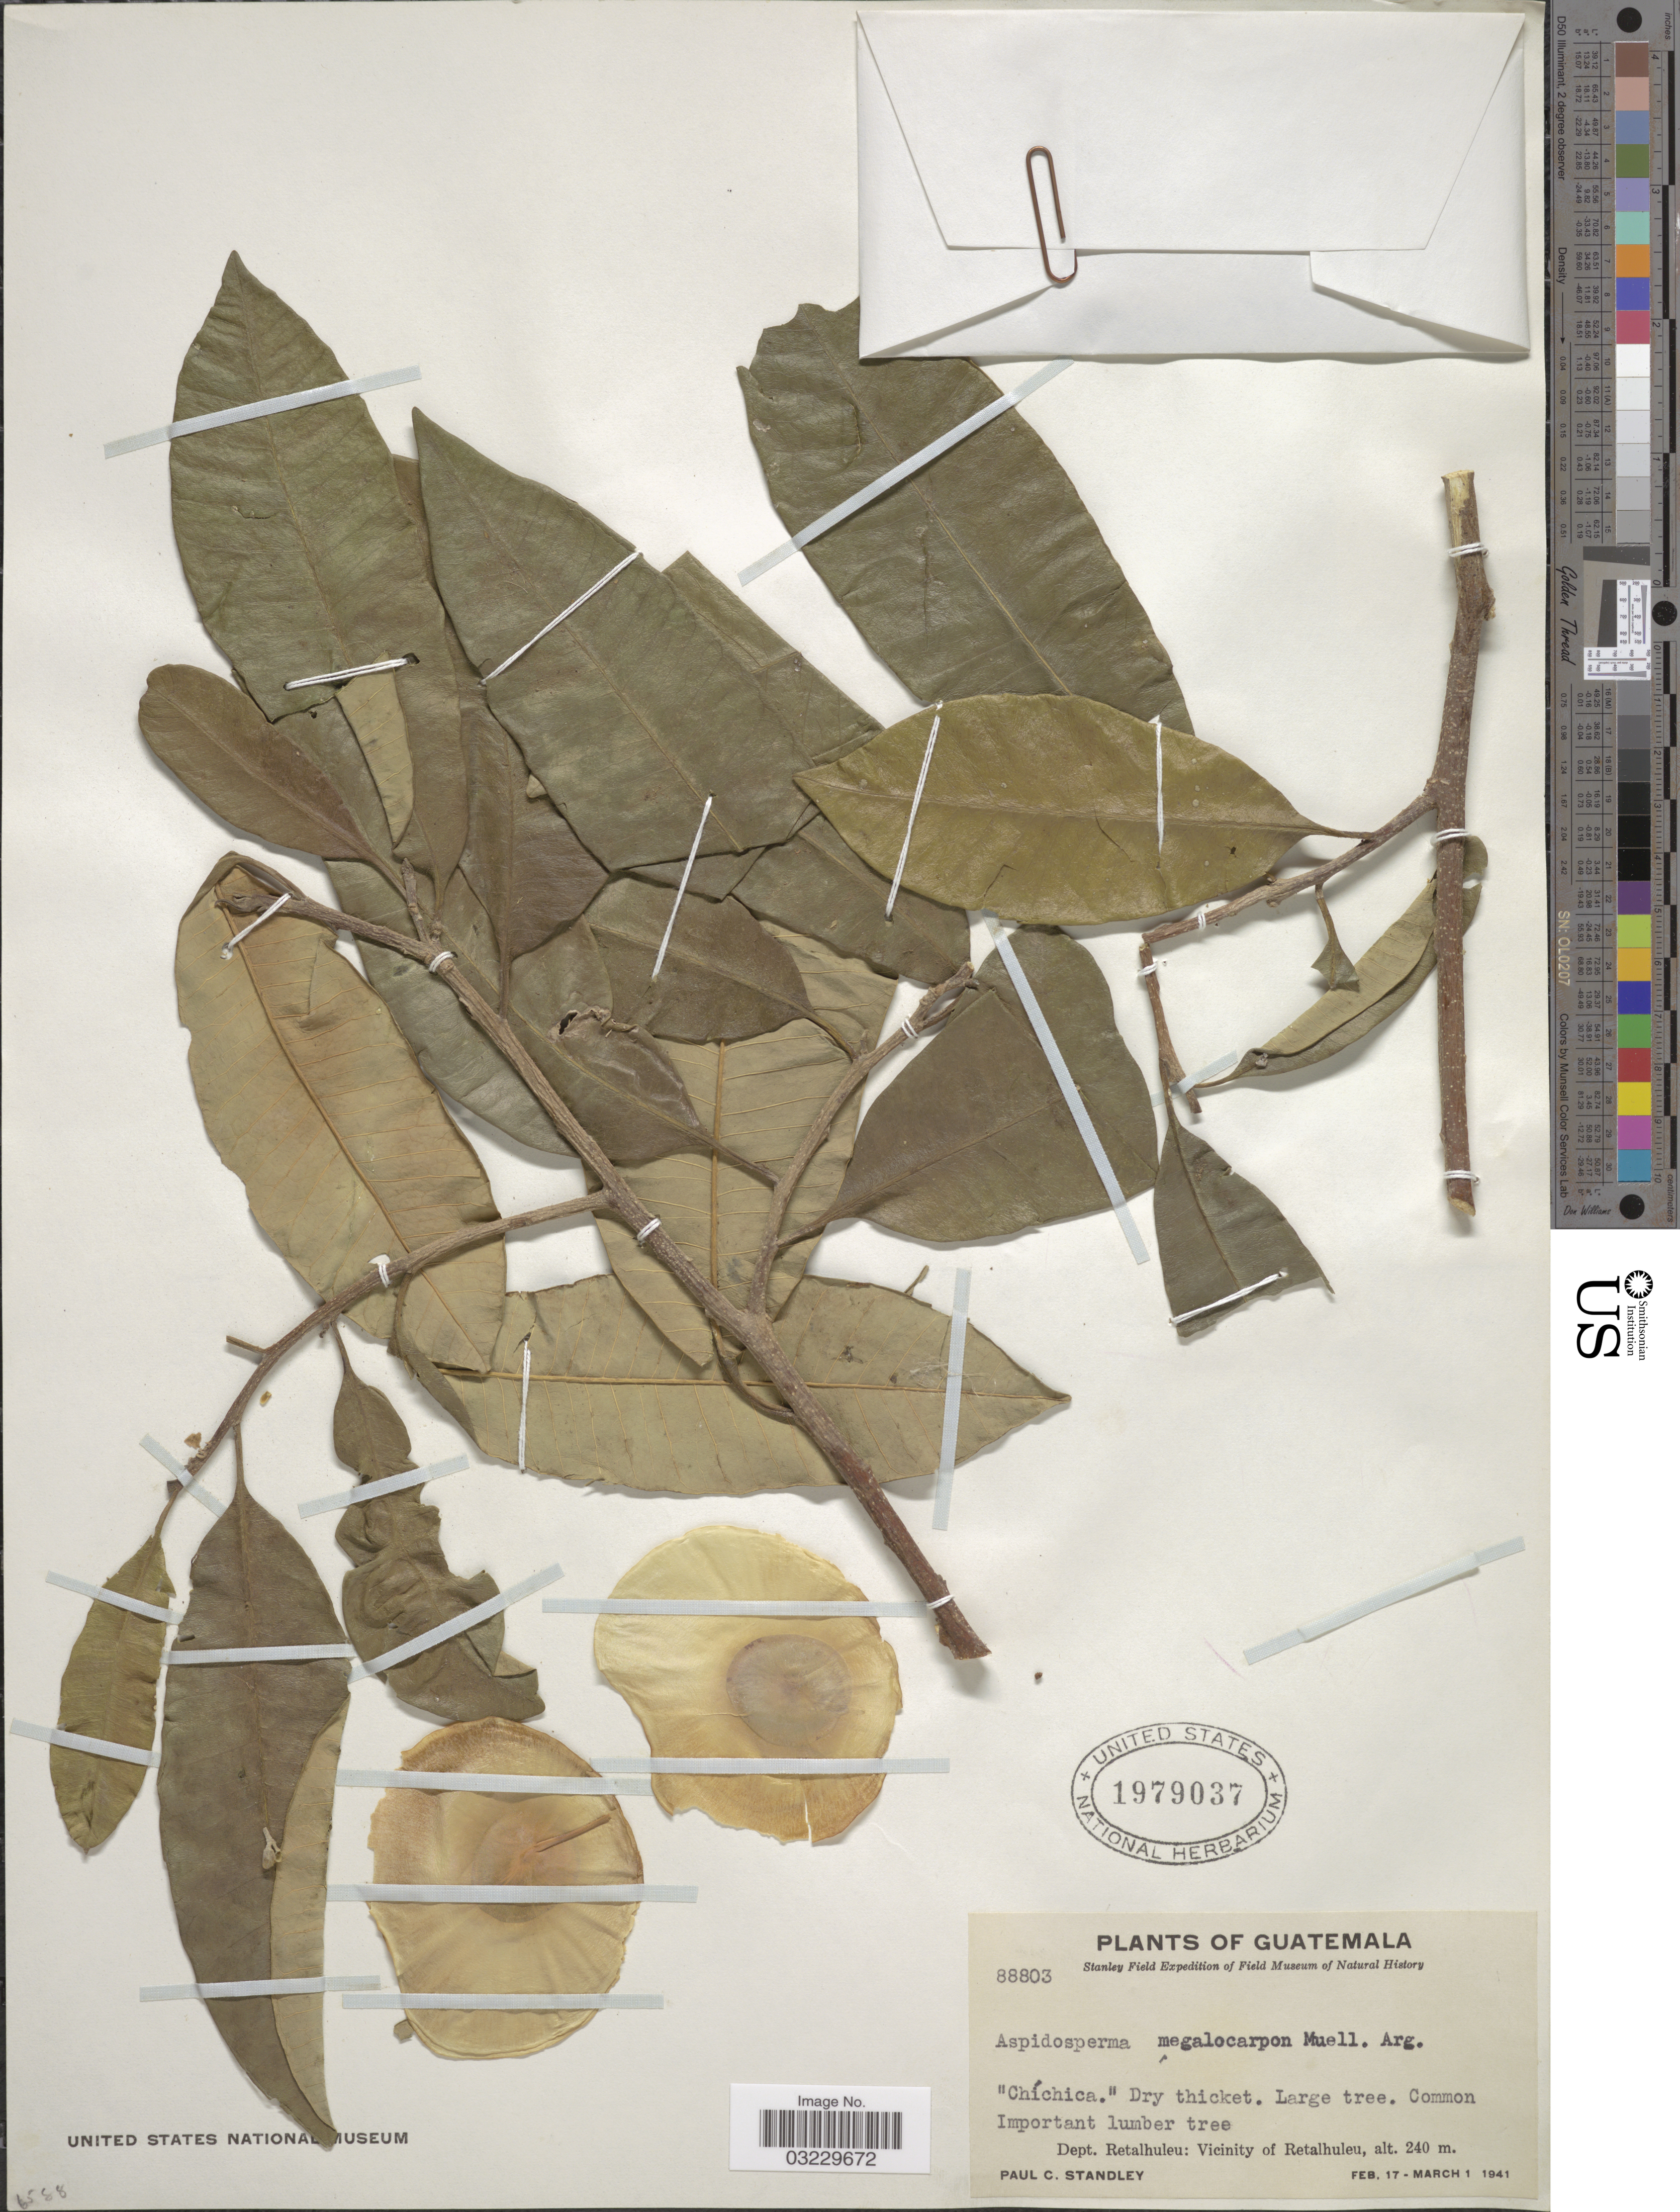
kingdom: Plantae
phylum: Tracheophyta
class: Magnoliopsida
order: Gentianales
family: Apocynaceae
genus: Aspidosperma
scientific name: Aspidosperma megalocarpon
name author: Müll. Arg.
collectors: P. C. Standley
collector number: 88803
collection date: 1941-02-17/1941-03-01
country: Guatemala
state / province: Retalhuleu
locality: Dept. Retalhuleu: Vicinity of Retalhuleu.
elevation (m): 240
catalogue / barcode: US 1979037